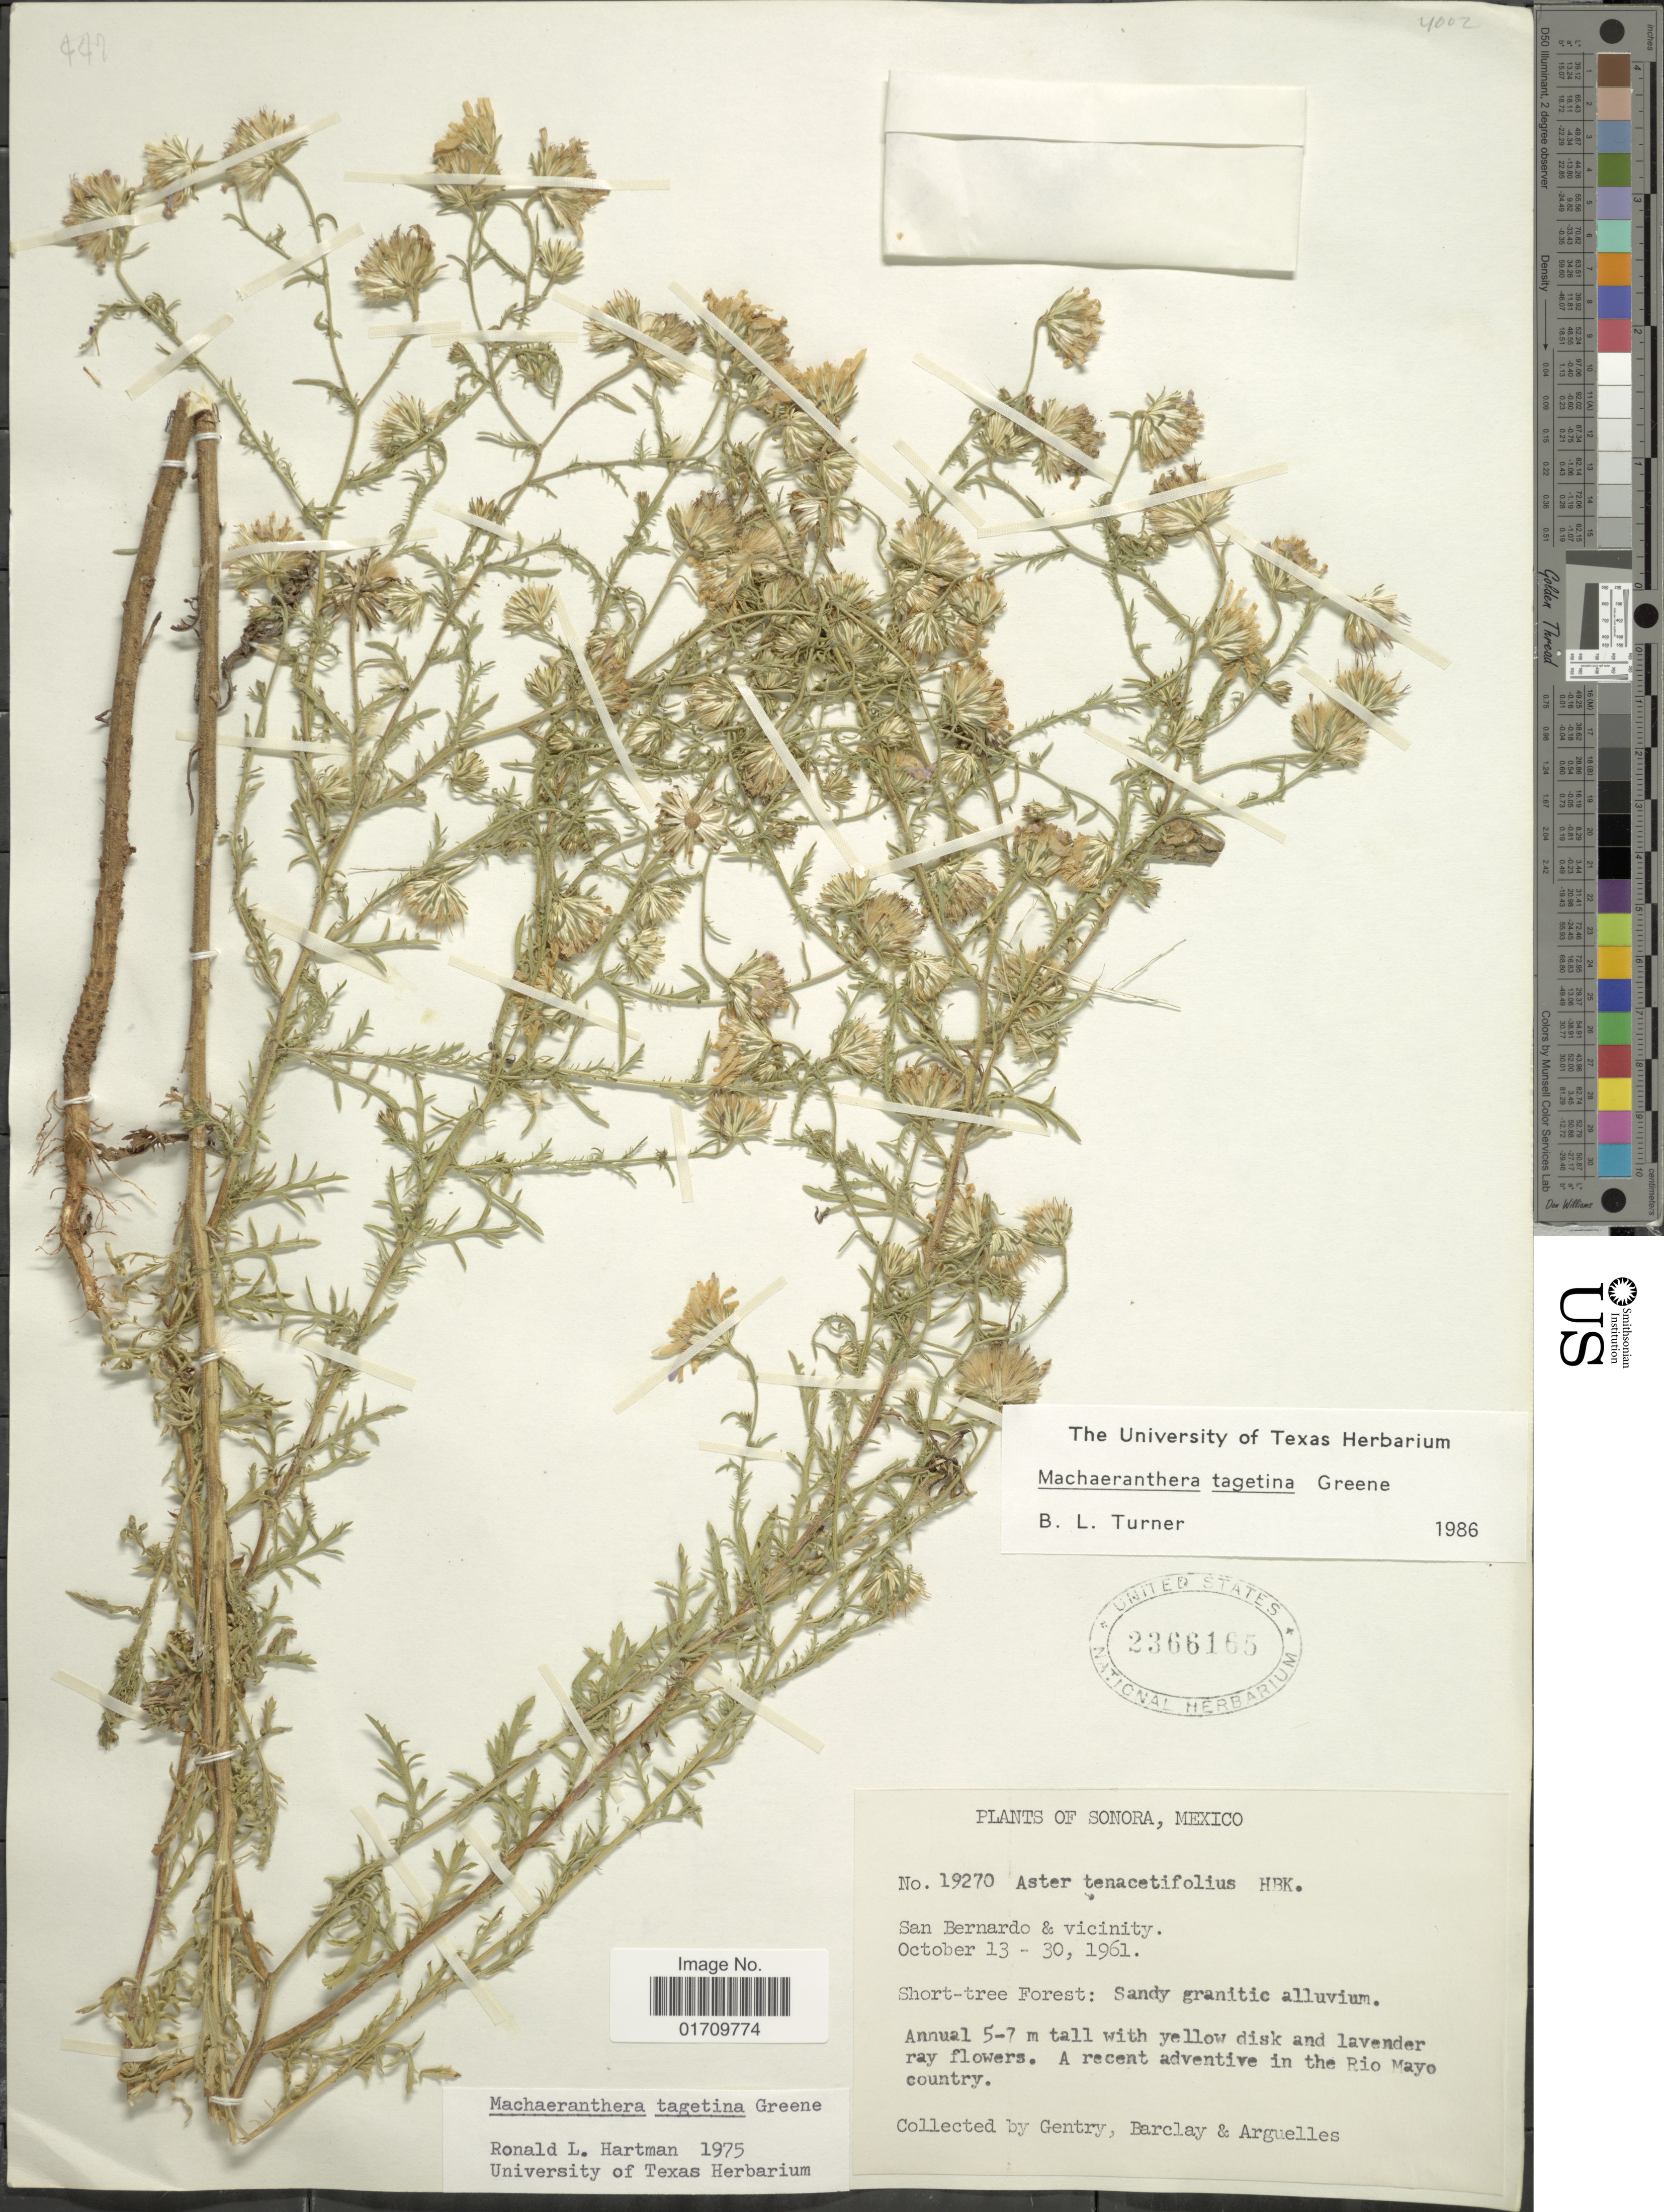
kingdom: Plantae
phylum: Tracheophyta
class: Magnoliopsida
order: Asterales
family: Asteraceae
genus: Machaeranthera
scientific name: Machaeranthera tagetina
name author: Greene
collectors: Gentry, --, -- Barclay & Arguelles, --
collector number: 19270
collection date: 1961-10-13/1961-10-30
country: Mexico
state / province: Sonora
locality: San Bernardo & vicinity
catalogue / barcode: US 2366165